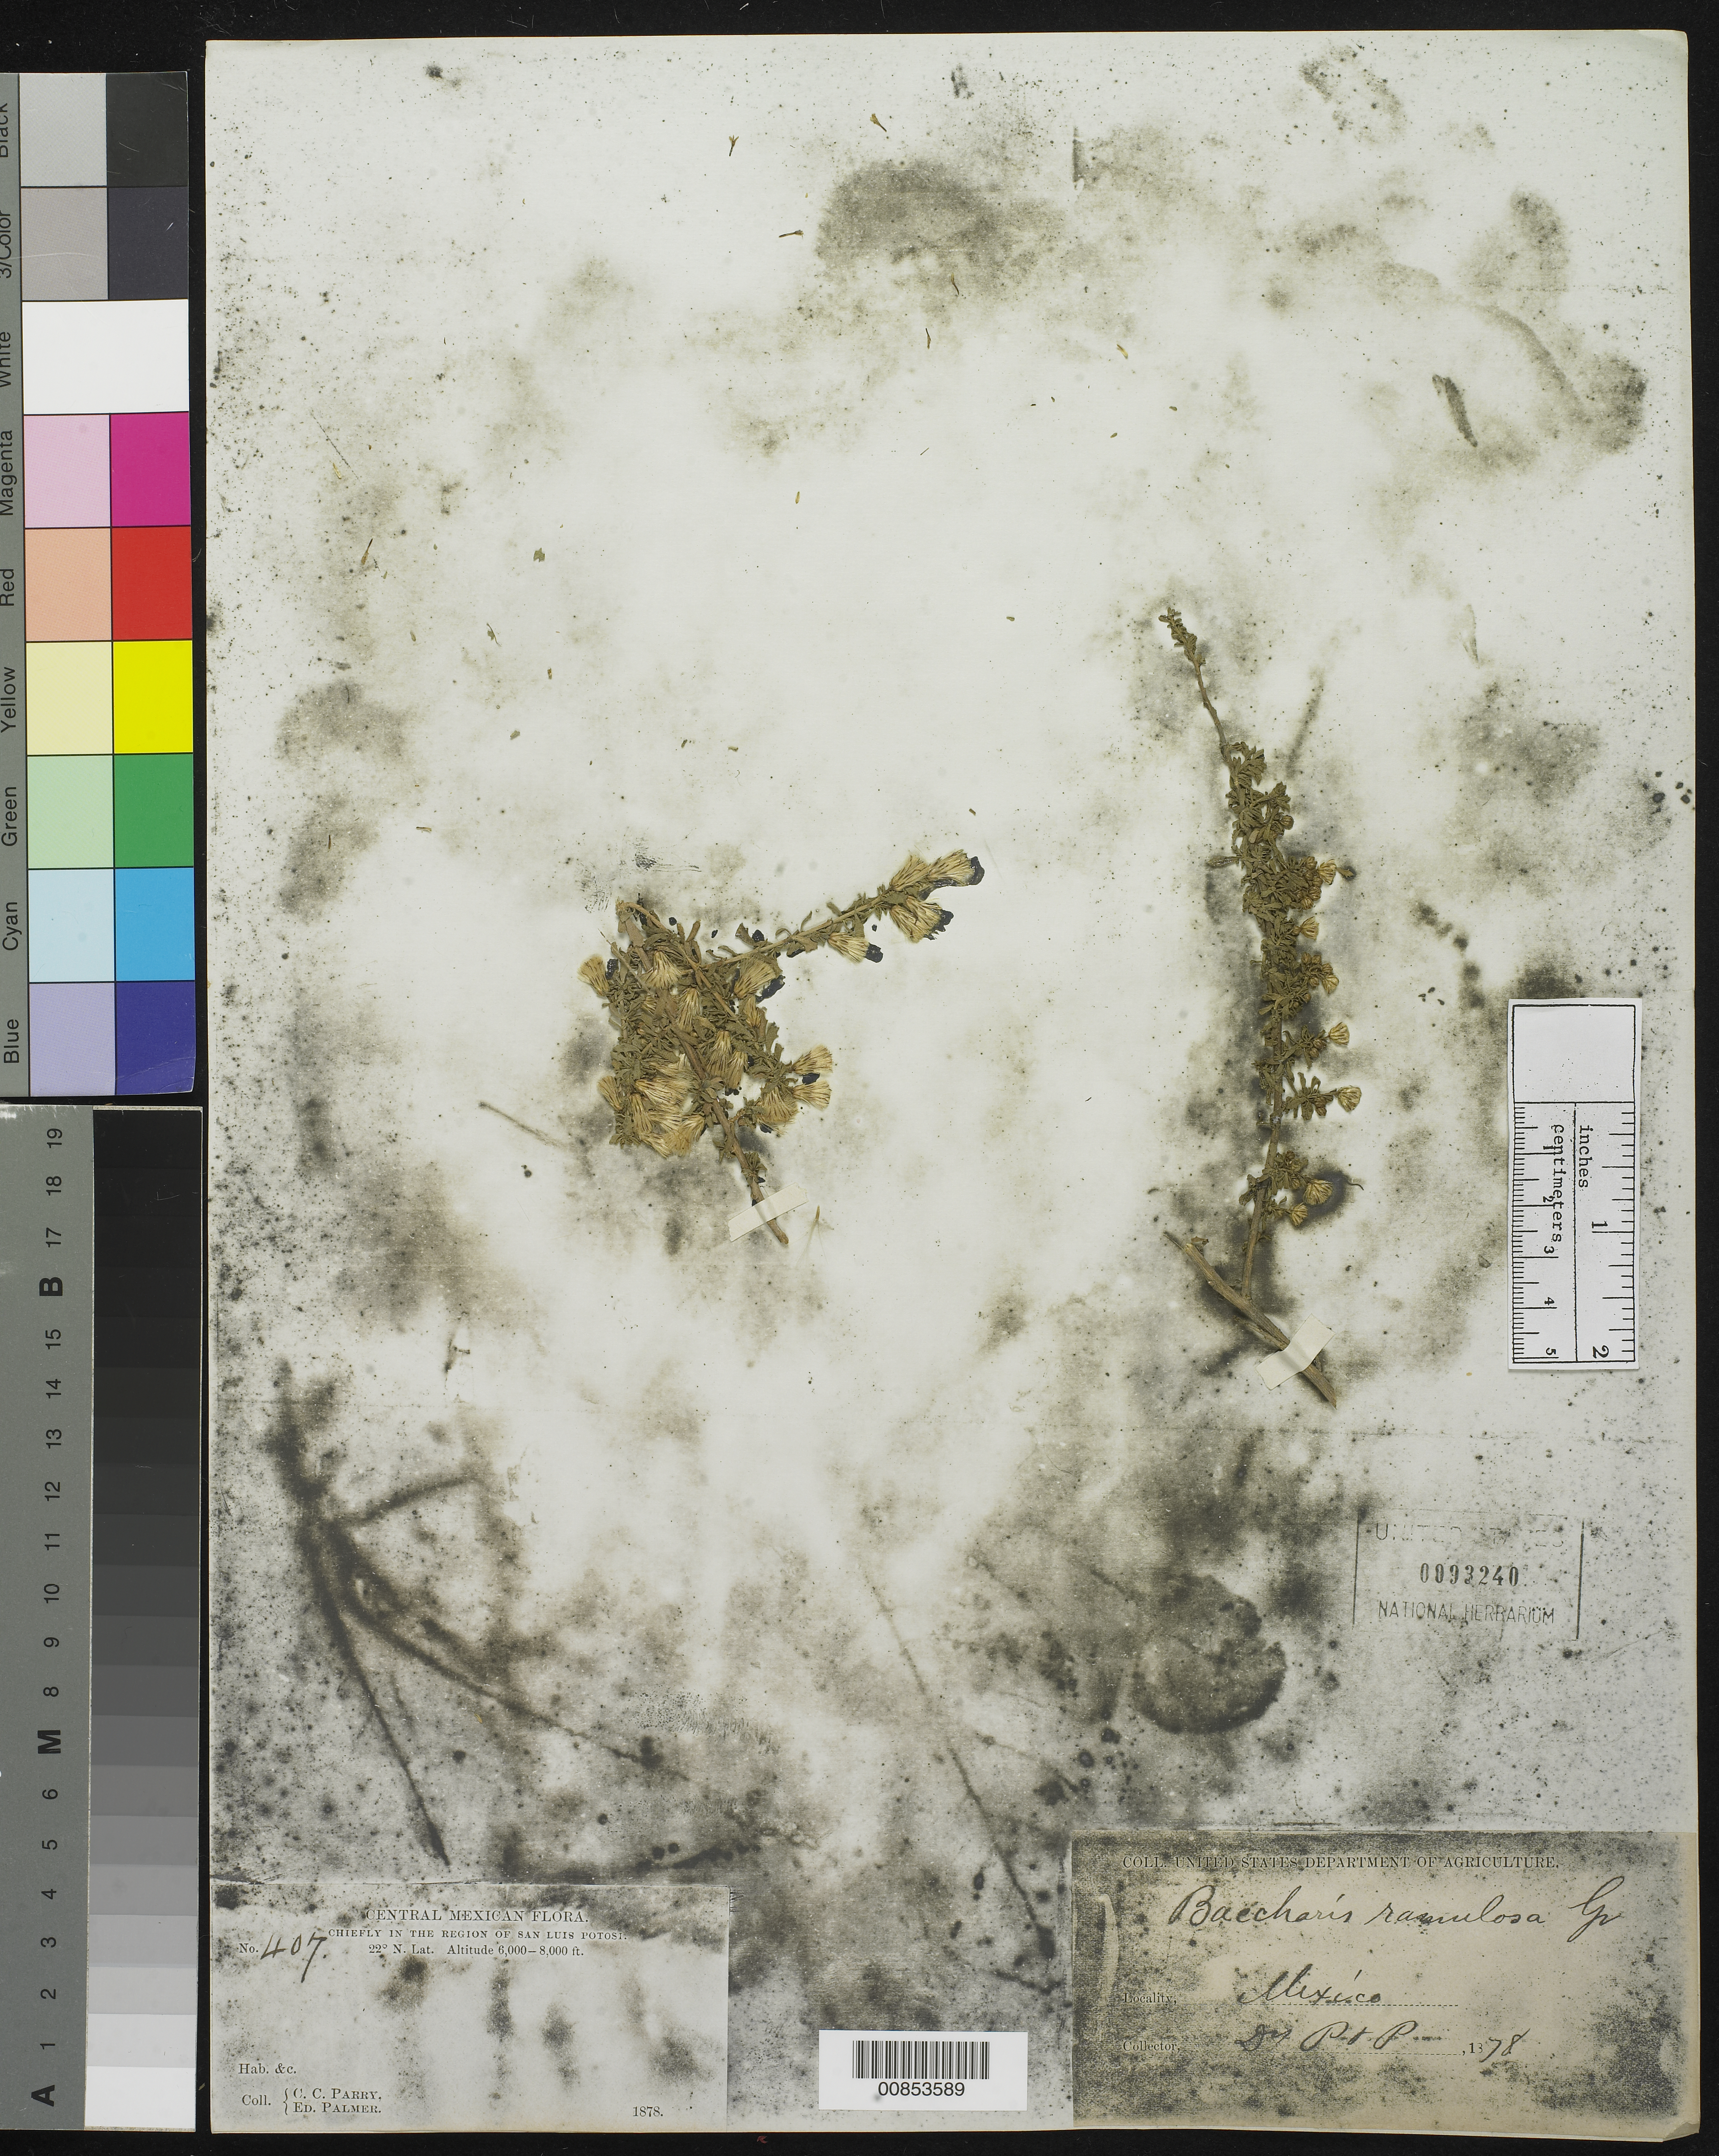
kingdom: Plantae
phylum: Tracheophyta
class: Magnoliopsida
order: Asterales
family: Asteraceae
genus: Baccharis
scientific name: Baccharis pteronioides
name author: DC.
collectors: C. C. Parry & E. Palmer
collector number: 407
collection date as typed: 1878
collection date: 1878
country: Mexico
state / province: San Luis Potosí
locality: Chiefly in the region of San Luis Potosí.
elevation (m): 1829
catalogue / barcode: US 93240